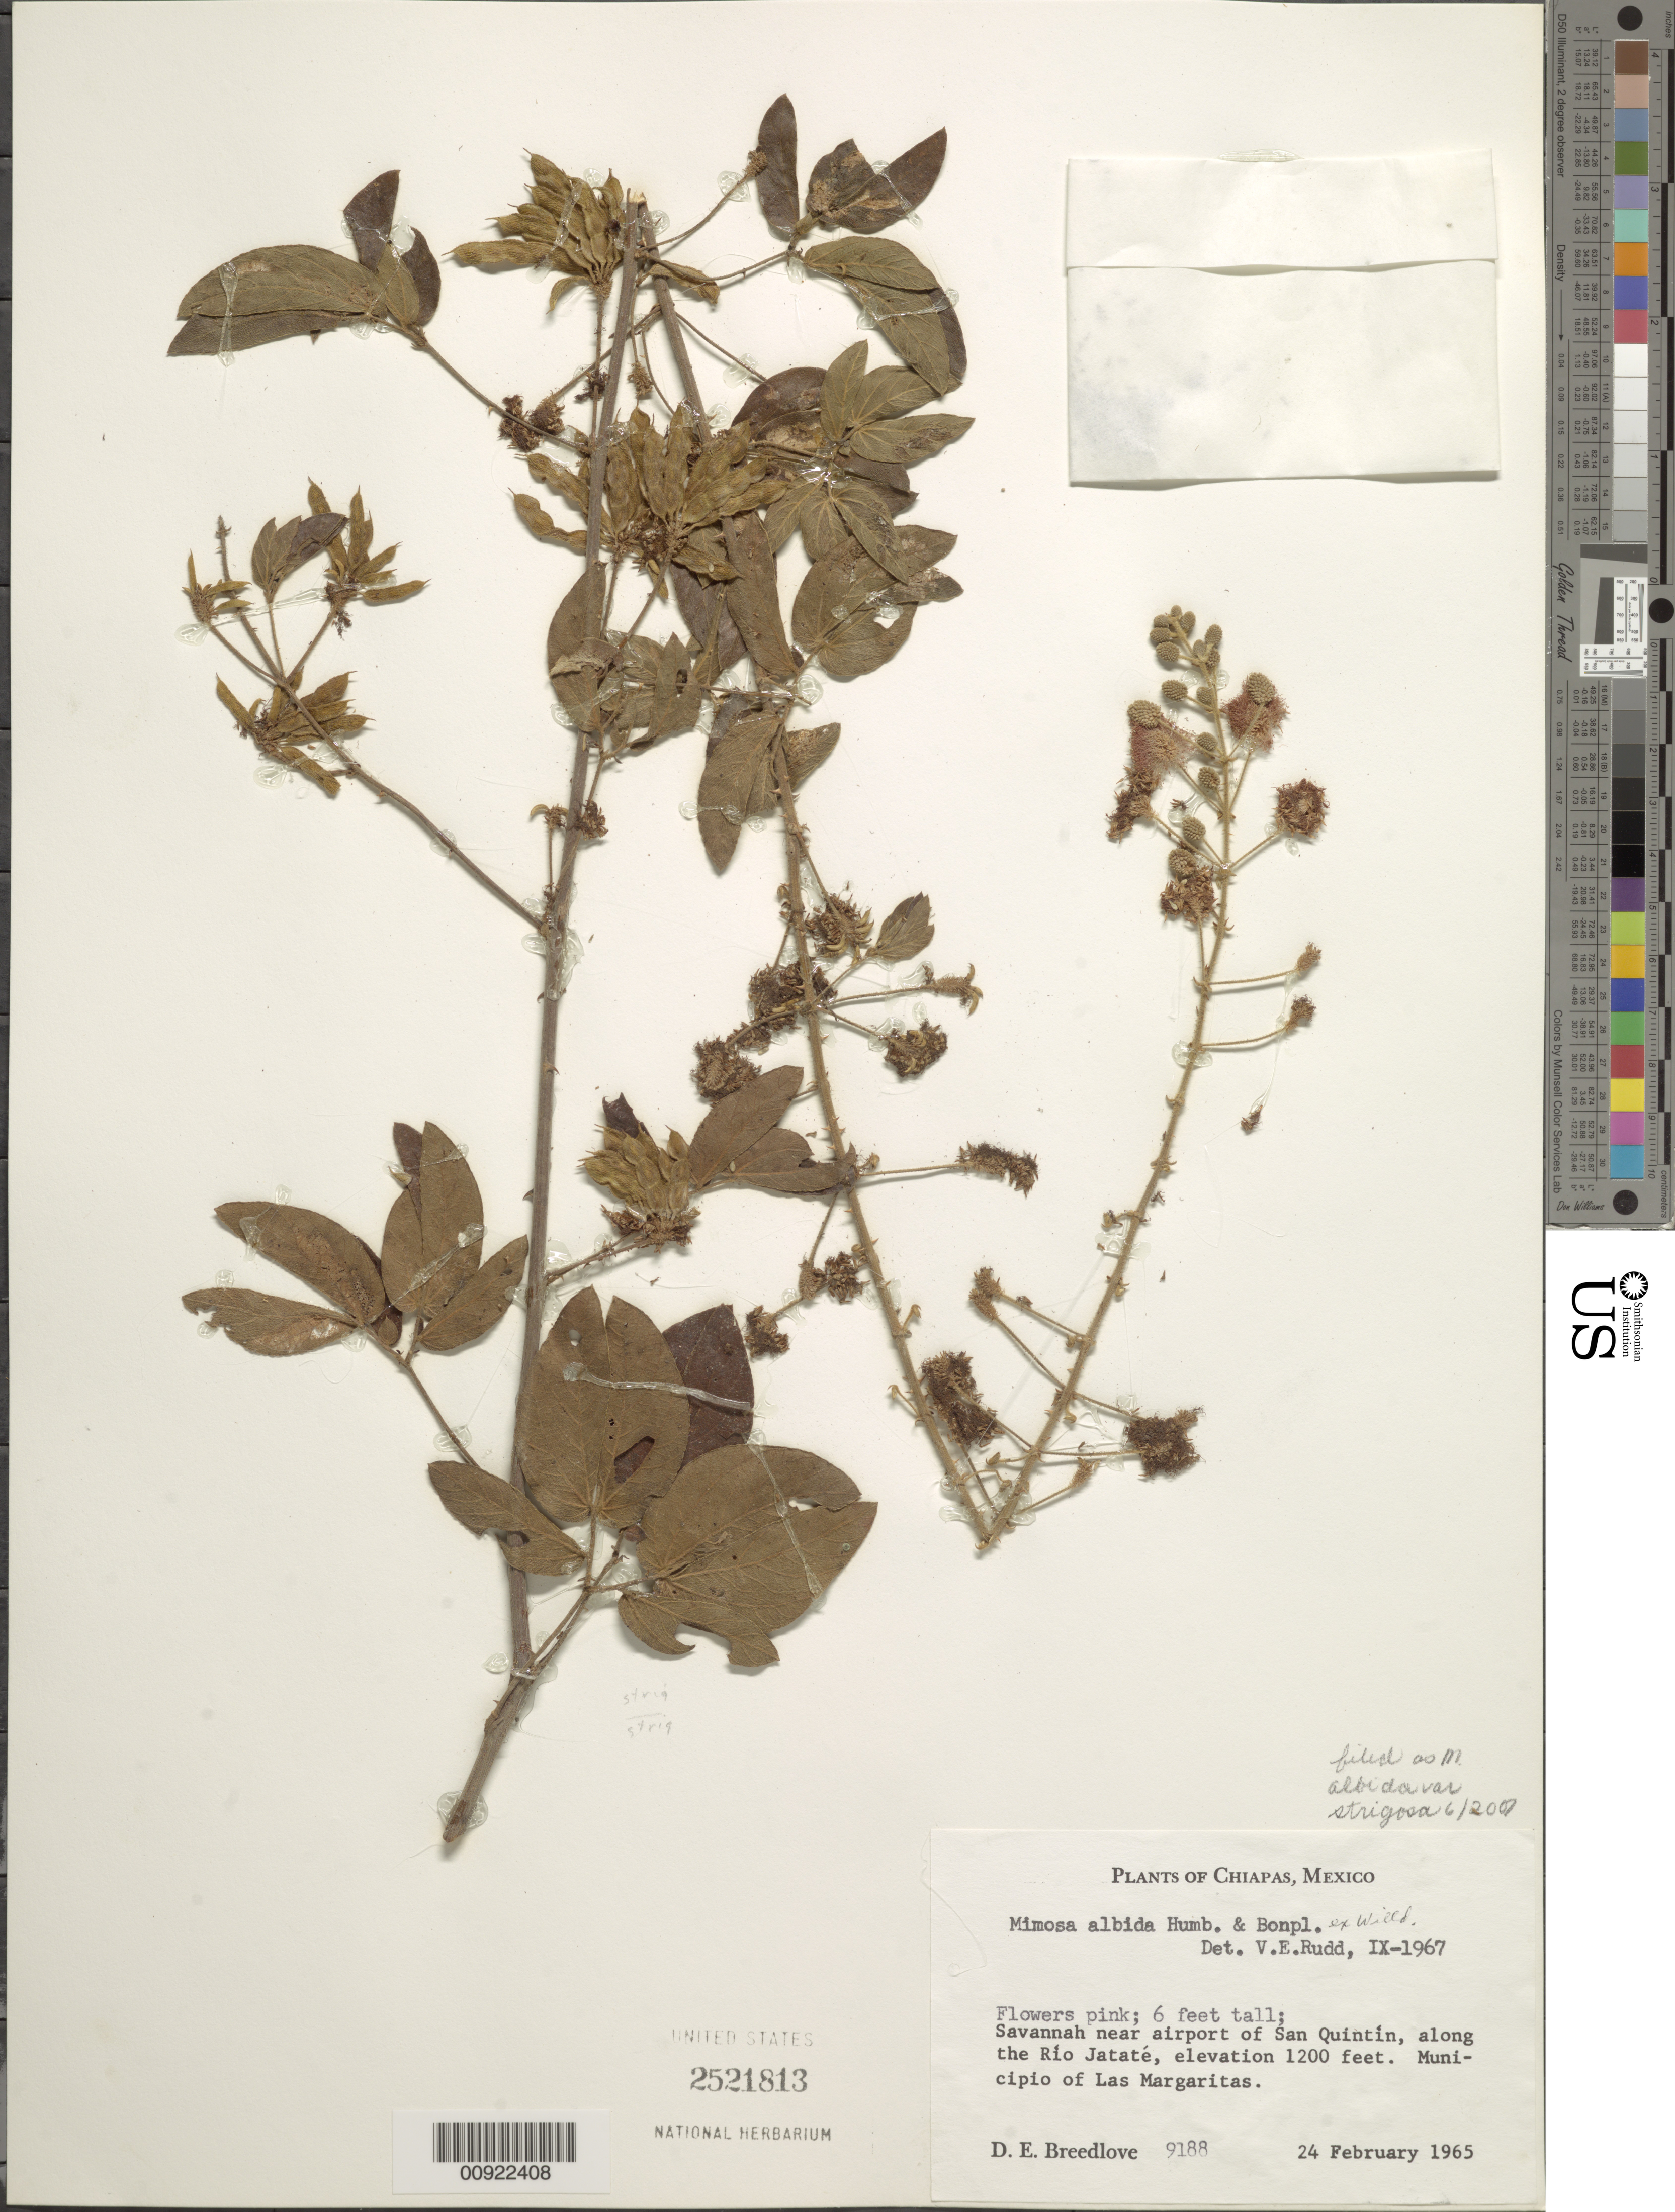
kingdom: Plantae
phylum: Tracheophyta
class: Magnoliopsida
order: Fabales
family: Fabaceae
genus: Mimosa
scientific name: Mimosa albida var. strigosa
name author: (Willd.) B.L. Rob.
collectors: D. E. Breedlove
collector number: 9188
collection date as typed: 24 Feb 1965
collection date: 1965-02-24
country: Mexico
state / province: Chiapas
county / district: Margaritas, Las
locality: Near airport of San Quintín, along the Río Jataté. Municipio of Las Margaritas, Chiapas.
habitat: Savannah along river.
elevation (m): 366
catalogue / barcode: US 2521813